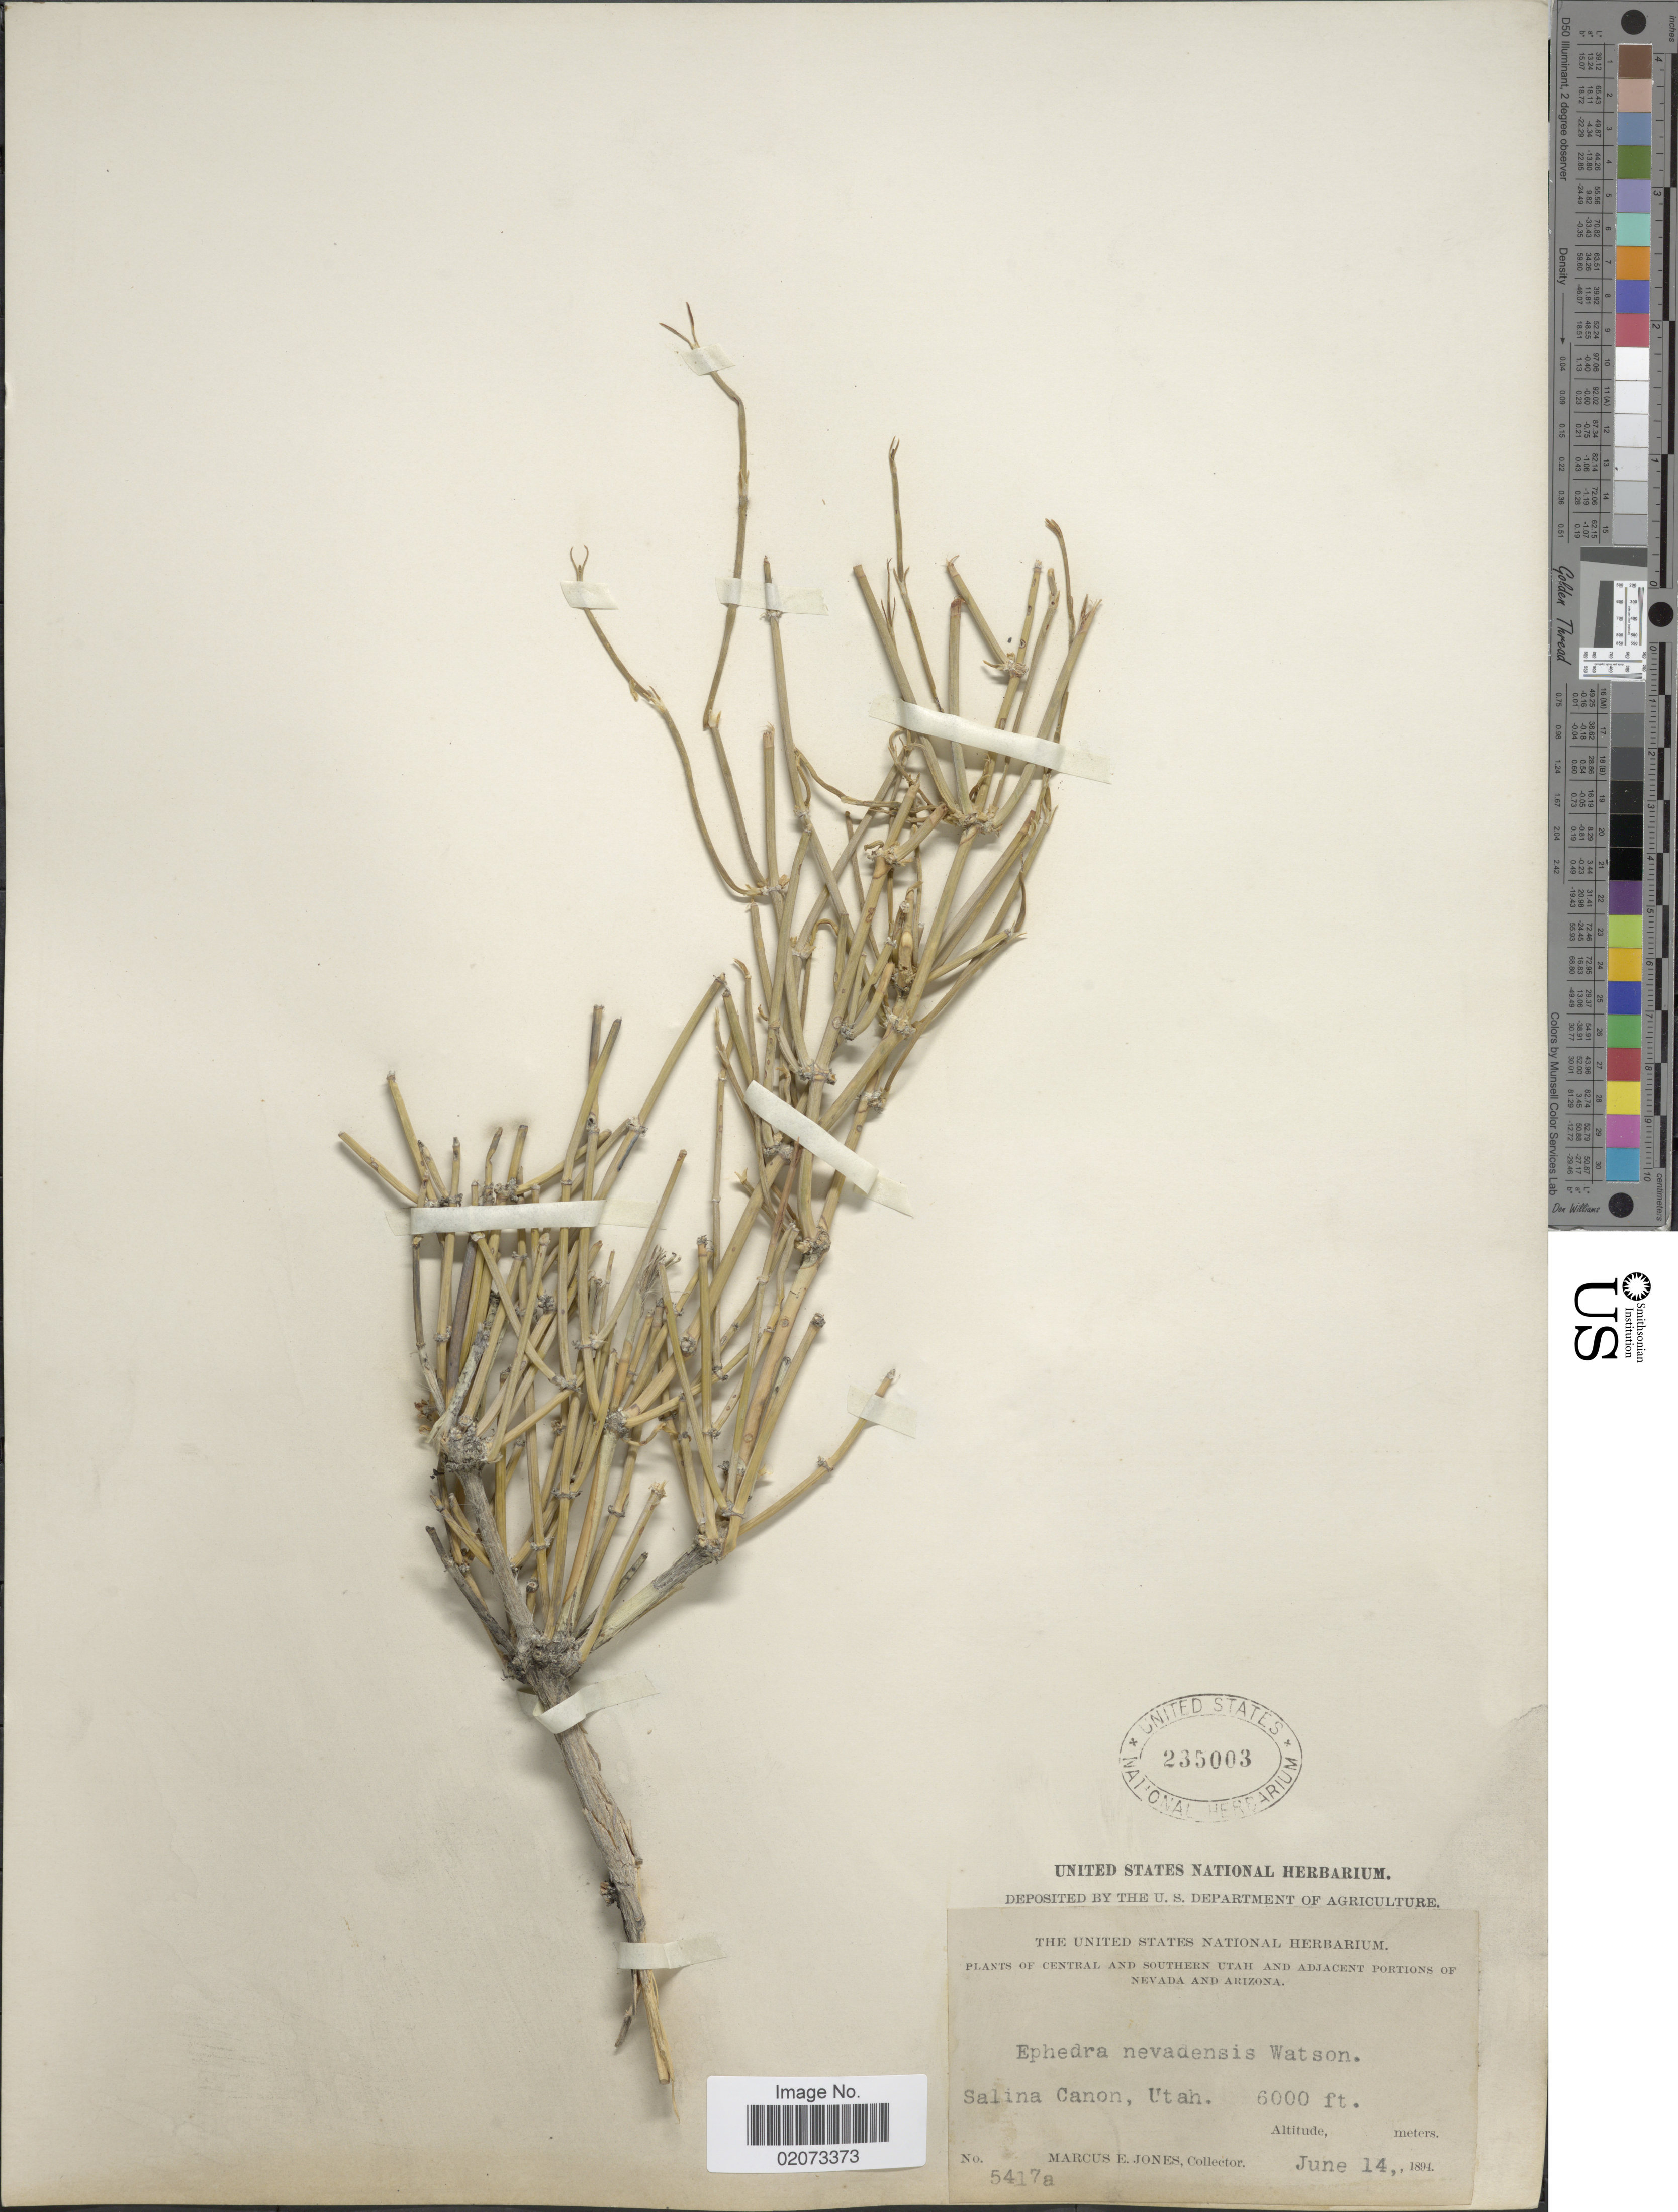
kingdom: Plantae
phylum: Tracheophyta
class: Gnetopsida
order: Ephedrales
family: Ephedraceae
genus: Ephedra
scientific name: Ephedra nevadensis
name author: S. Watson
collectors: M. E. Jones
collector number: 5417a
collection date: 1894-06-14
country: United States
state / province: Utah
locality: Salina Canon, Utah.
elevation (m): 1829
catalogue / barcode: US 235003